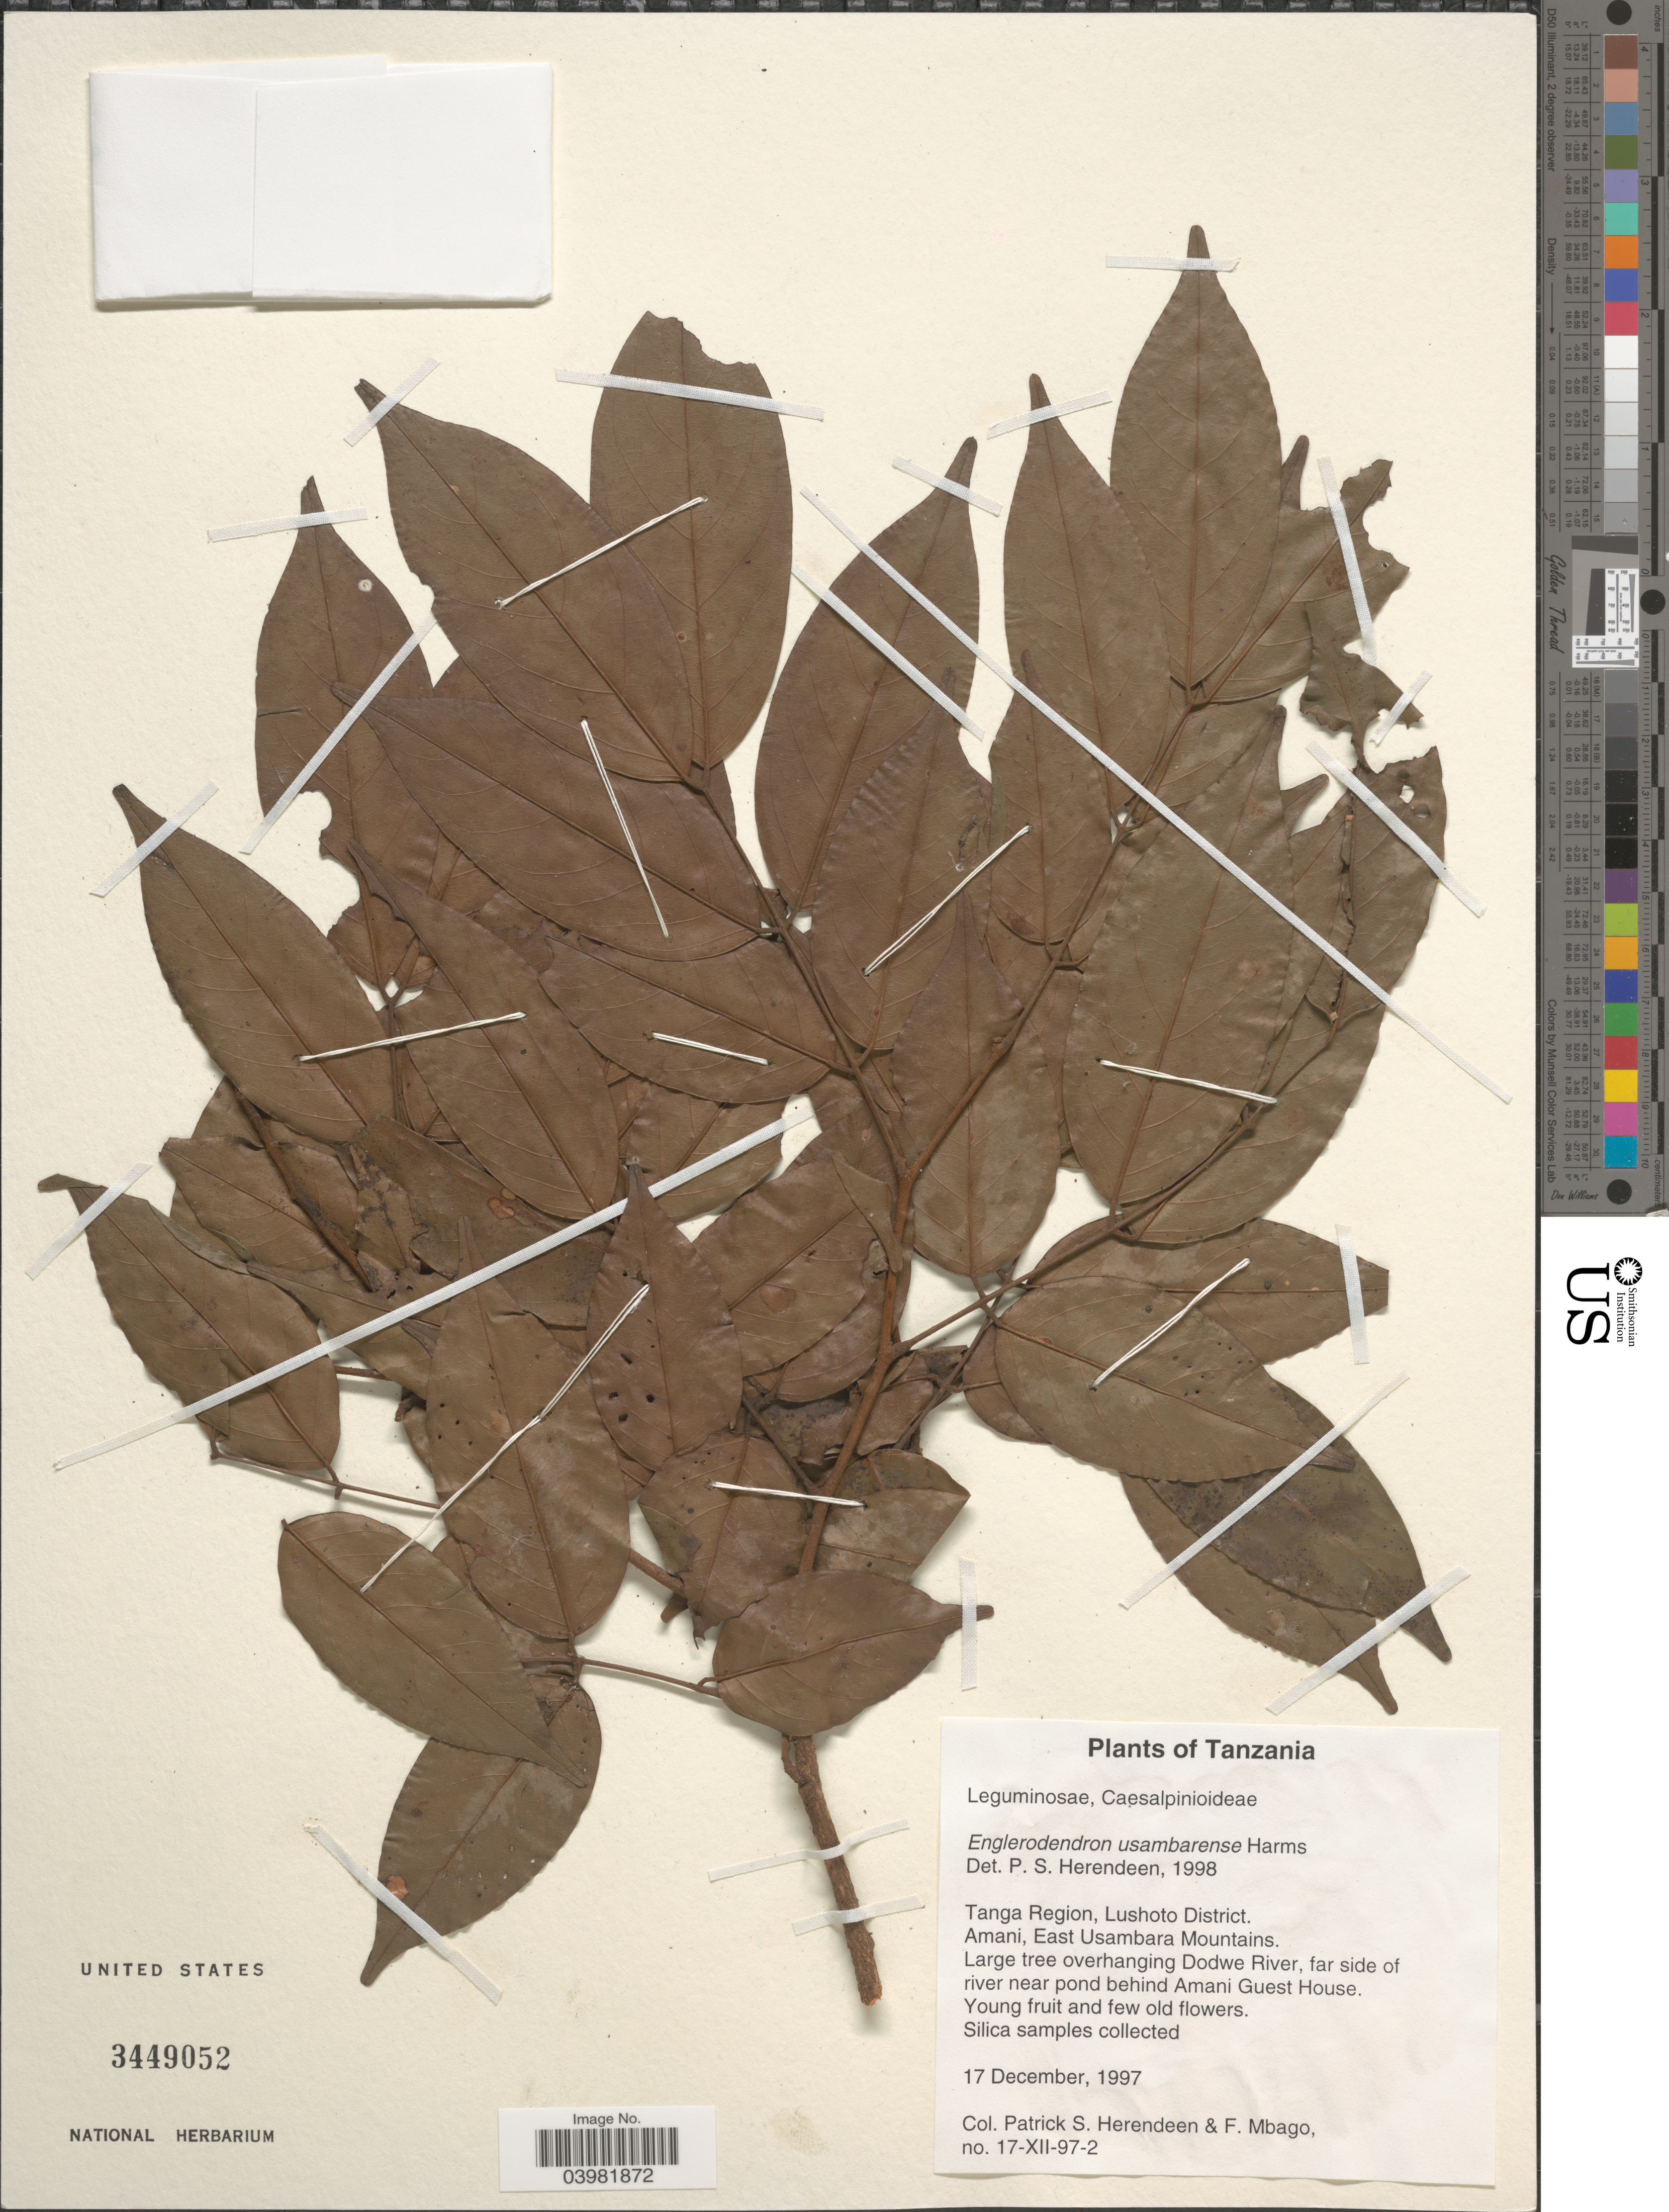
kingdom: Plantae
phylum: Tracheophyta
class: Magnoliopsida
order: Fabales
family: Fabaceae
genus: Englerodendron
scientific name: Englerodendron usambarense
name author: Harms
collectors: P. S. Herendeen & F. Mbago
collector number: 17-XII-97-2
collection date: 1997-12-17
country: Tanzania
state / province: Tanga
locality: Tanga Region, Lushoto District. Amani, East Usambara Mountains. Large tree overhanging Dodwe River, far side of river near pond behind Amani Guest House.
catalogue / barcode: US 3449052